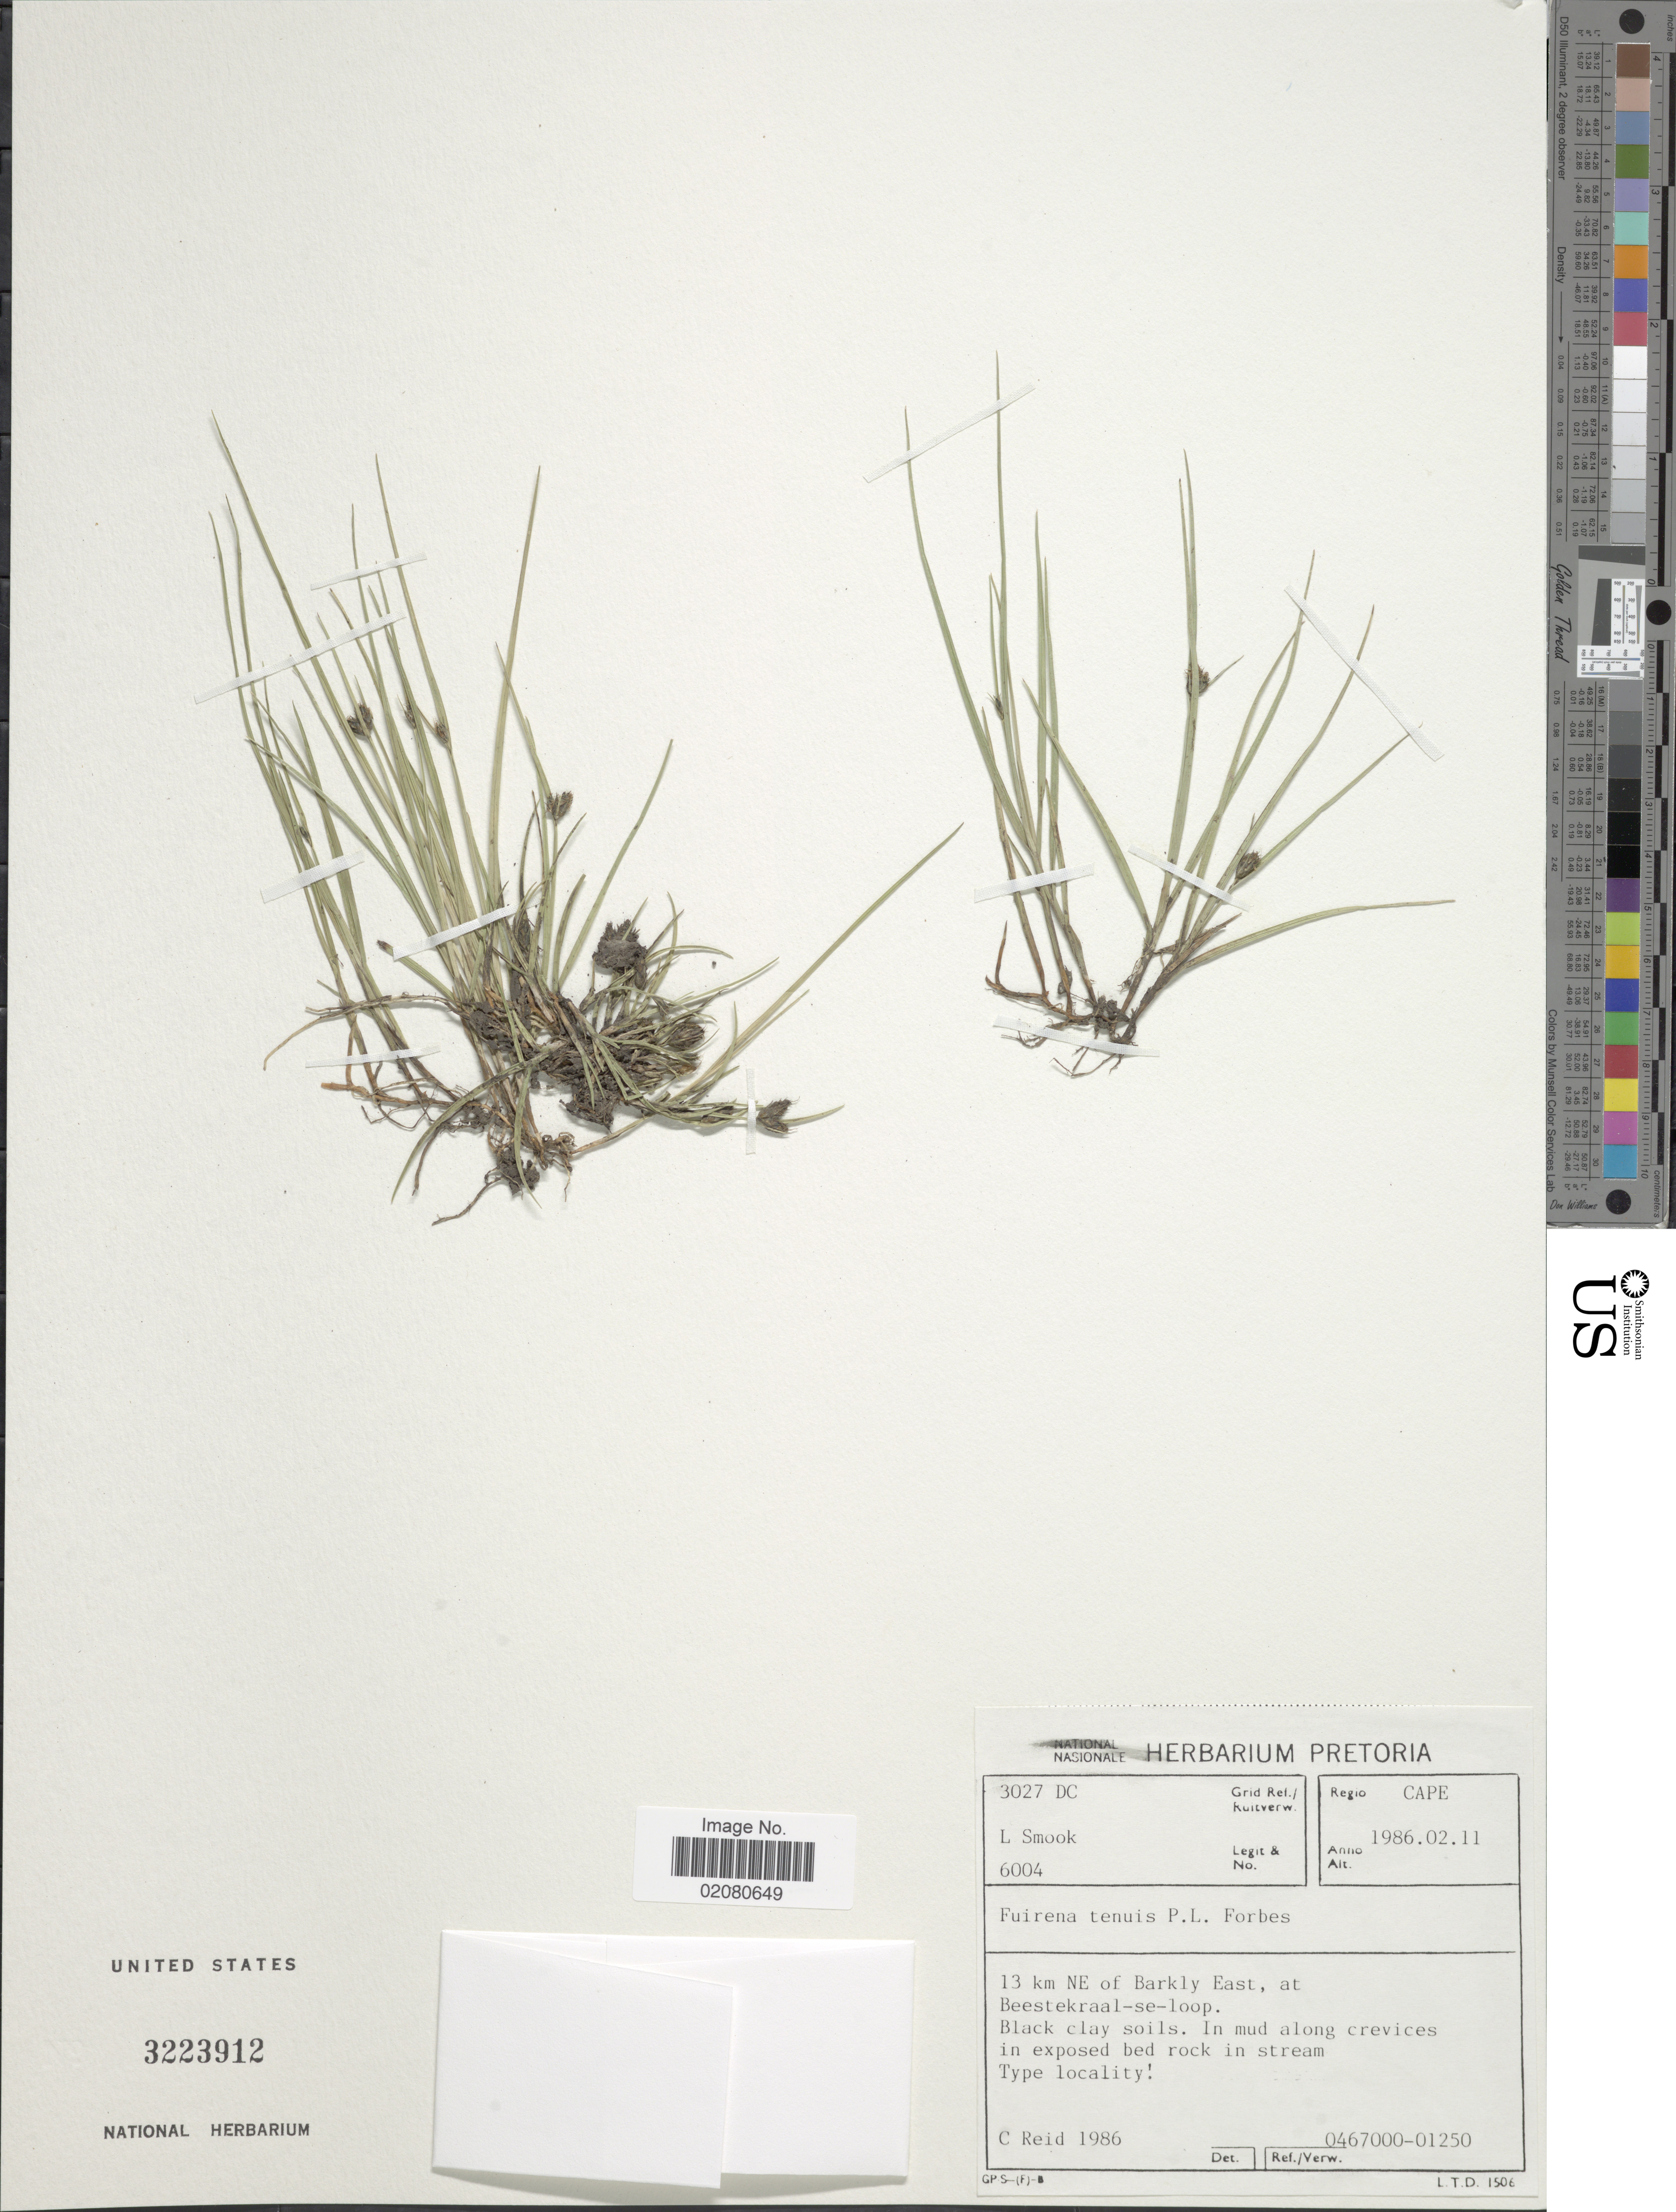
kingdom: Plantae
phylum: Tracheophyta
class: Liliopsida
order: Poales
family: Cyperaceae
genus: Fuirena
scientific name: Fuirena tenuis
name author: P.L. Forbes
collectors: L. Smook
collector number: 6004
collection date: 1986-02-11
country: South Africa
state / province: Eastern Cape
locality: Regio Cape. 13 km NE of Barkly East, at Beestekraal-se-loop.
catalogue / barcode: US 3223912